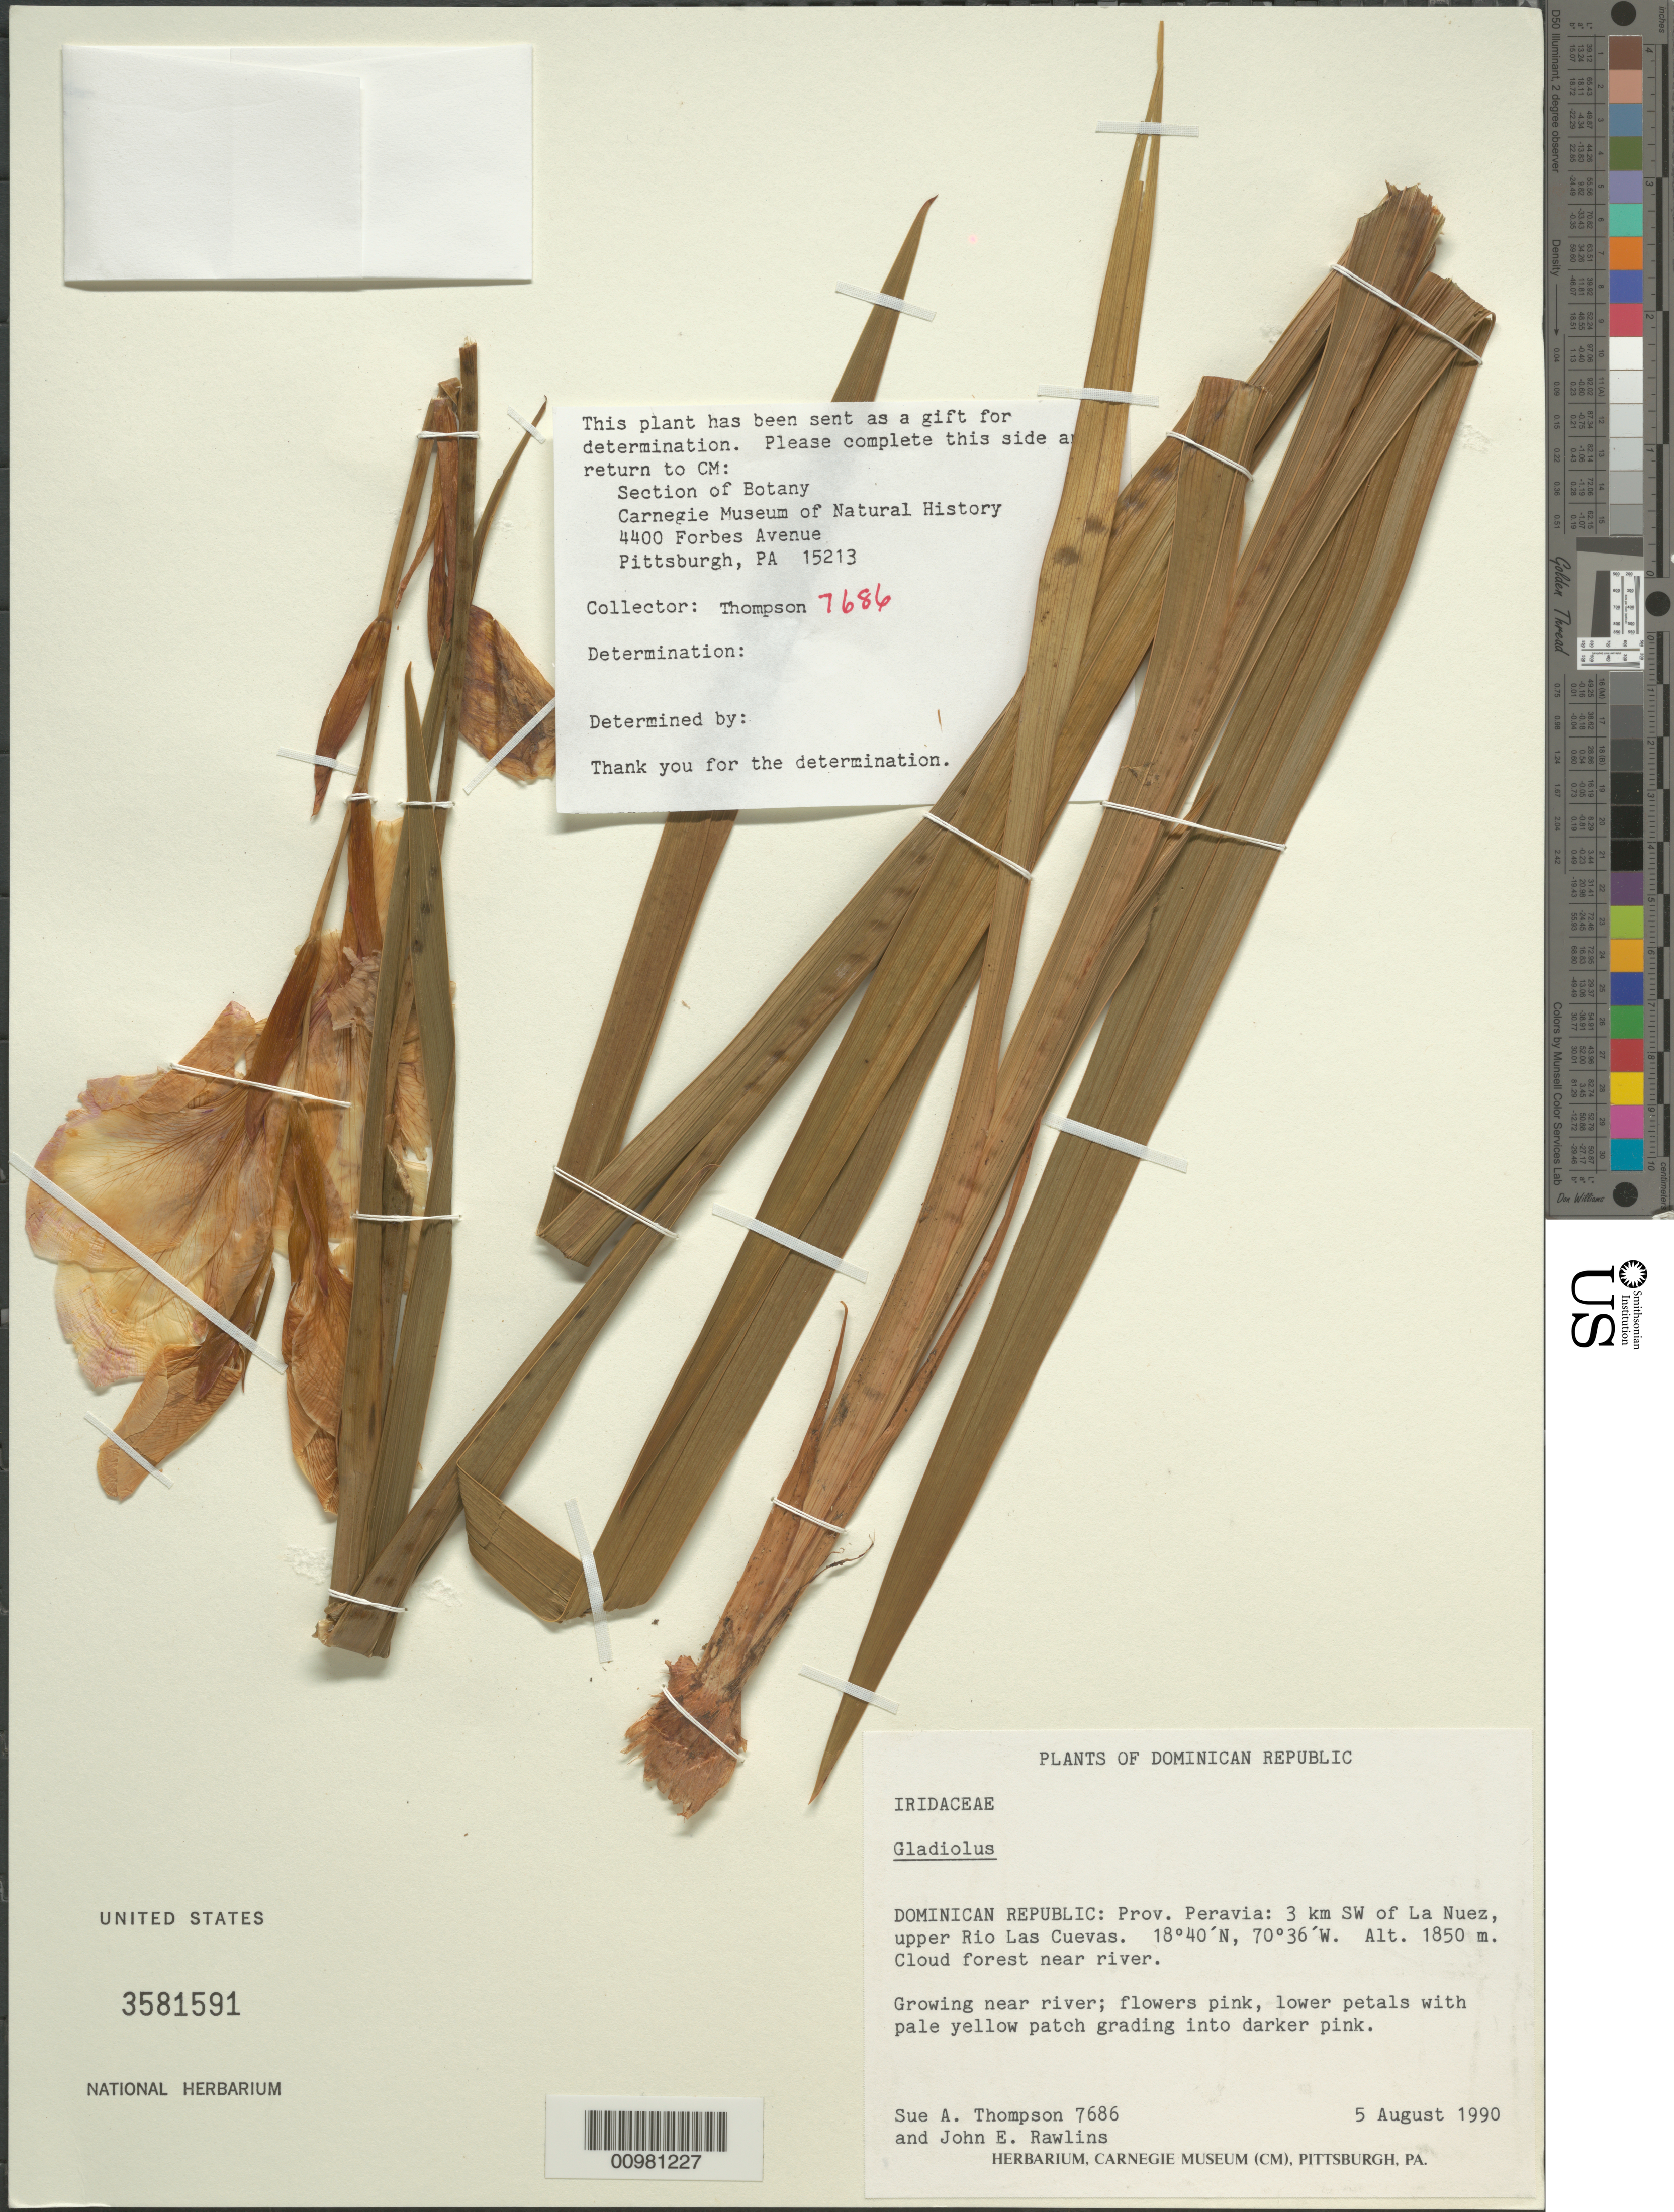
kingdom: Plantae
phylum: Tracheophyta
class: Liliopsida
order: Asparagales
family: Iridaceae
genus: Gladiolus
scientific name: Gladiolus sp.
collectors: S. A. Thompson & J. Rawlins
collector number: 7686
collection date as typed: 05 Aug 1990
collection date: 1990-08-05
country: Dominican Republic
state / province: Peravia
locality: La Nuez, 3 km SW of; upper Rio Las Cuevas.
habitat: Cloud forest near river.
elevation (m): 1850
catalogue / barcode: US 3581591